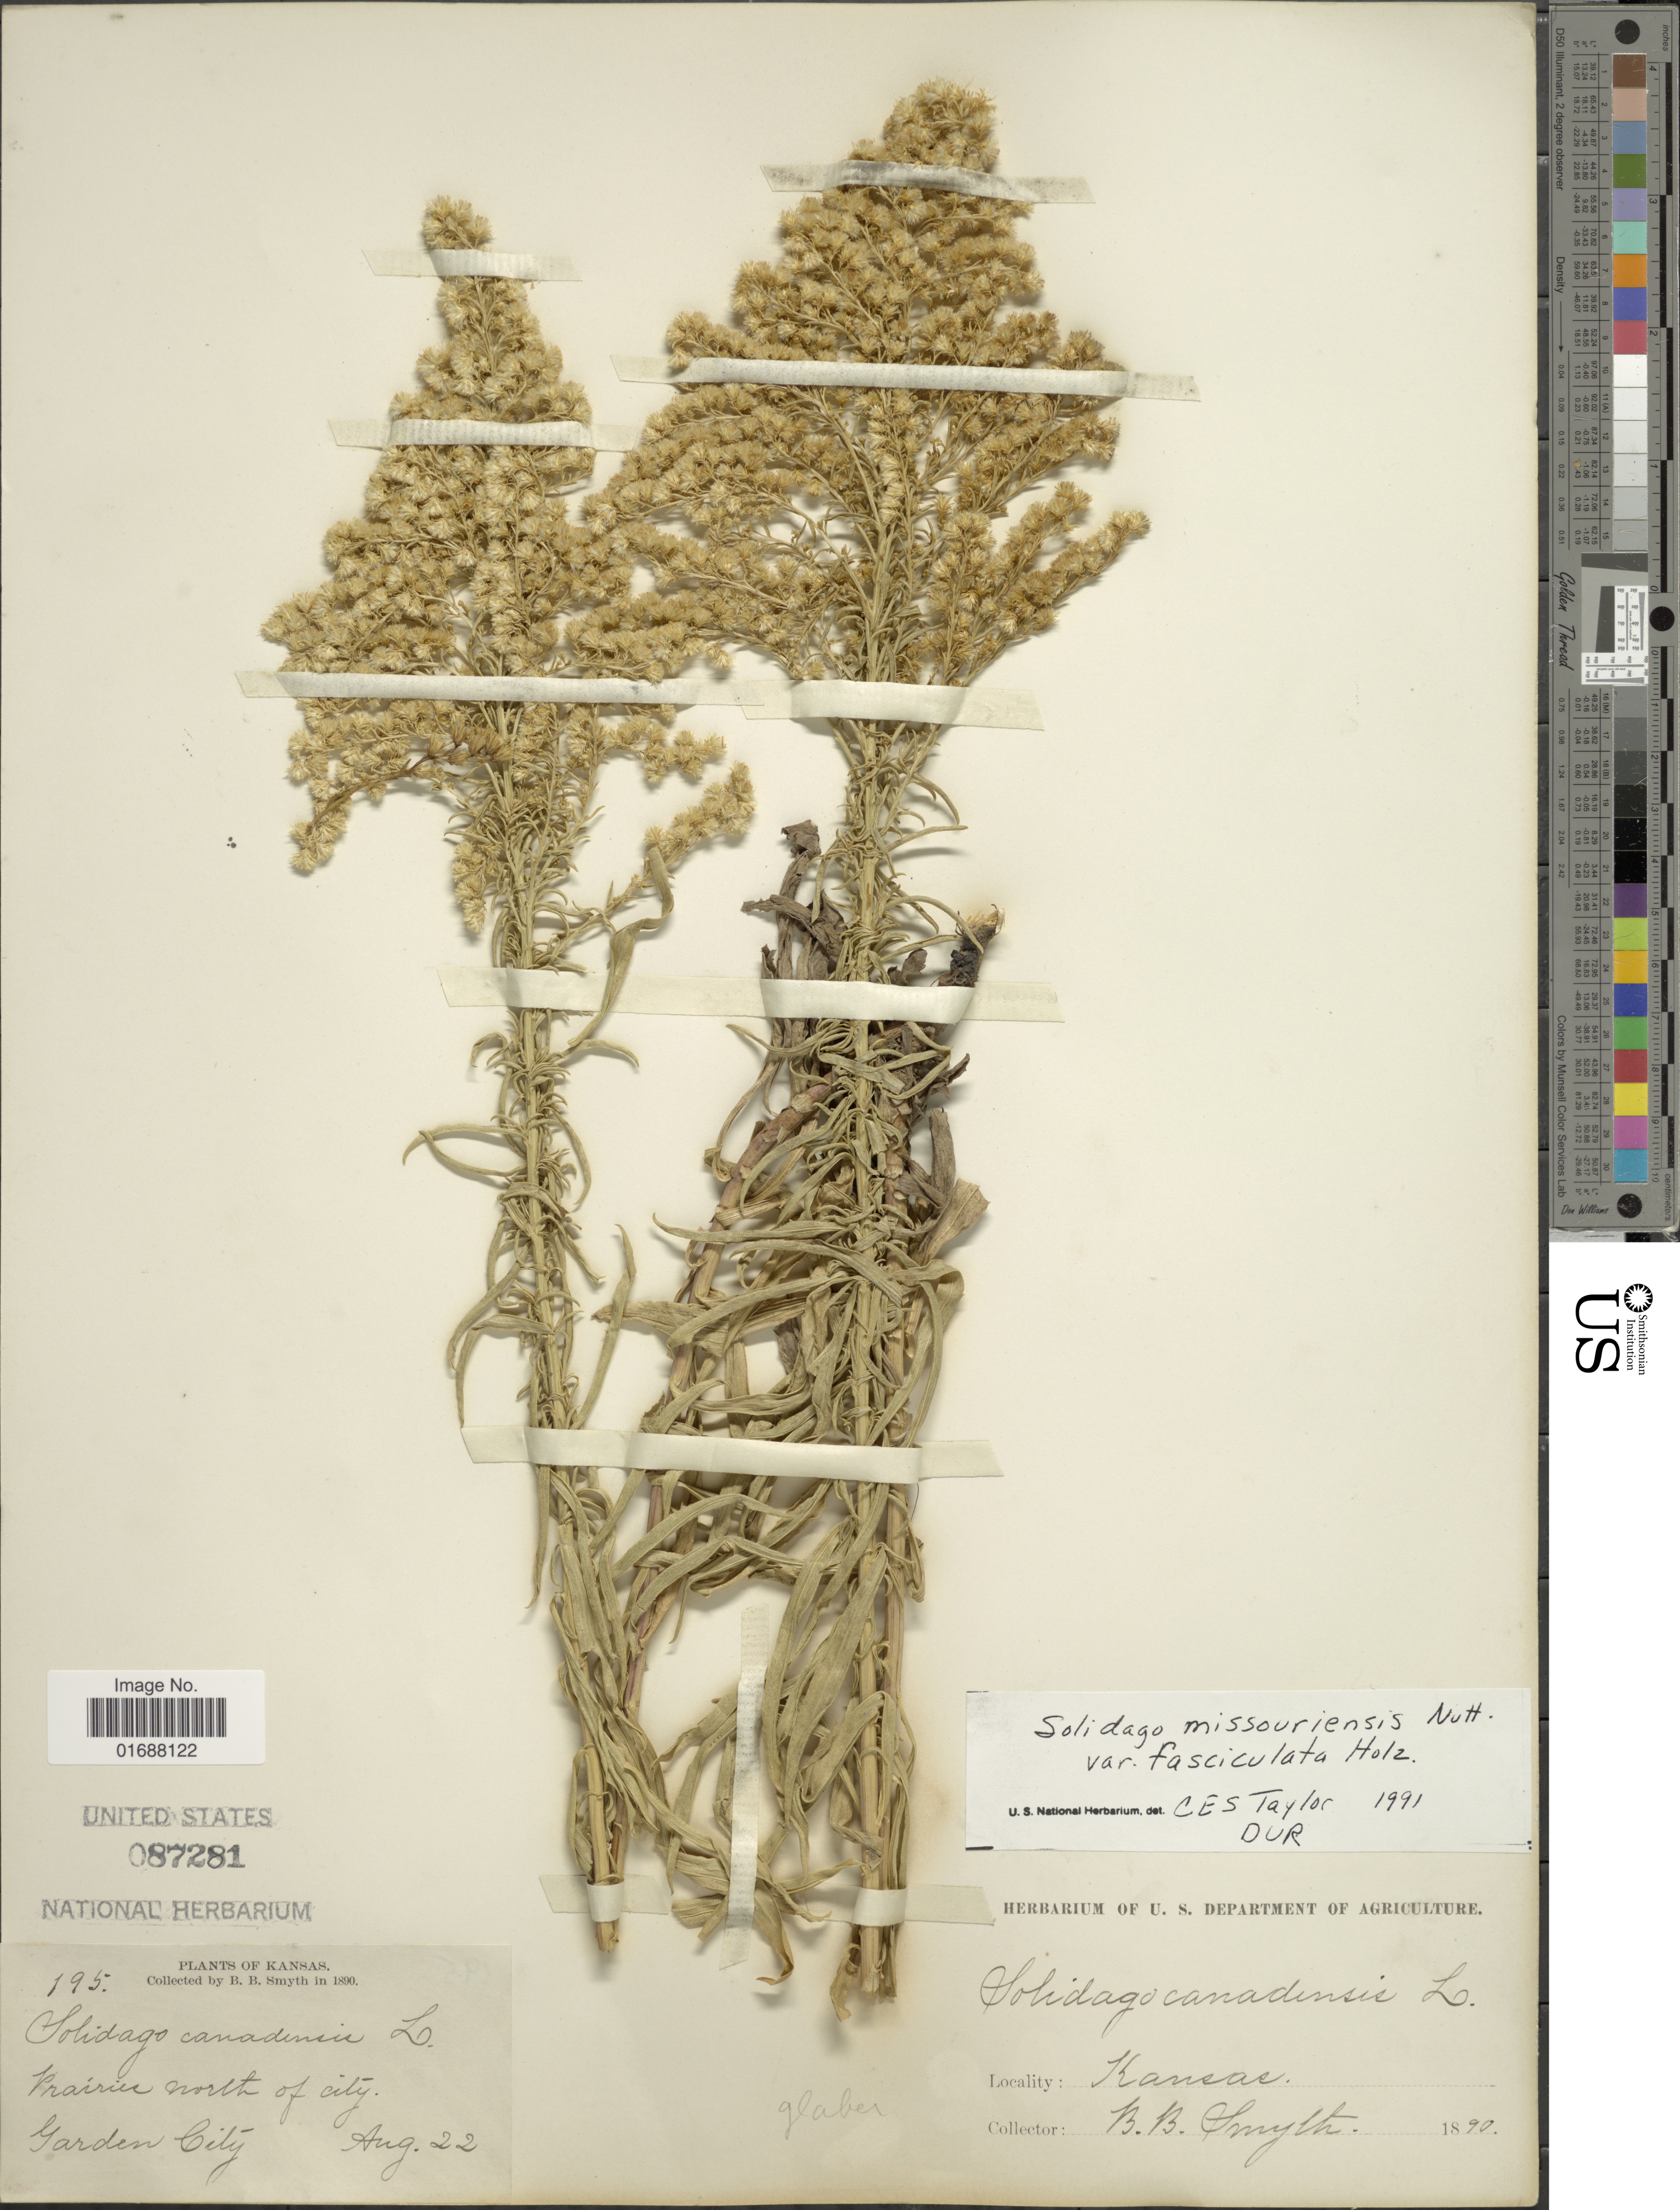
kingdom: Plantae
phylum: Tracheophyta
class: Magnoliopsida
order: Asterales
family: Asteraceae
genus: Solidago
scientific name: Solidago missouriensis var. fasciculata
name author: Holz.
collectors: B. Smyth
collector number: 195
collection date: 1890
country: United States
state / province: Kansas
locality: Kansas. Prairie north of city. Garden City.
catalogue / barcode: US 87281